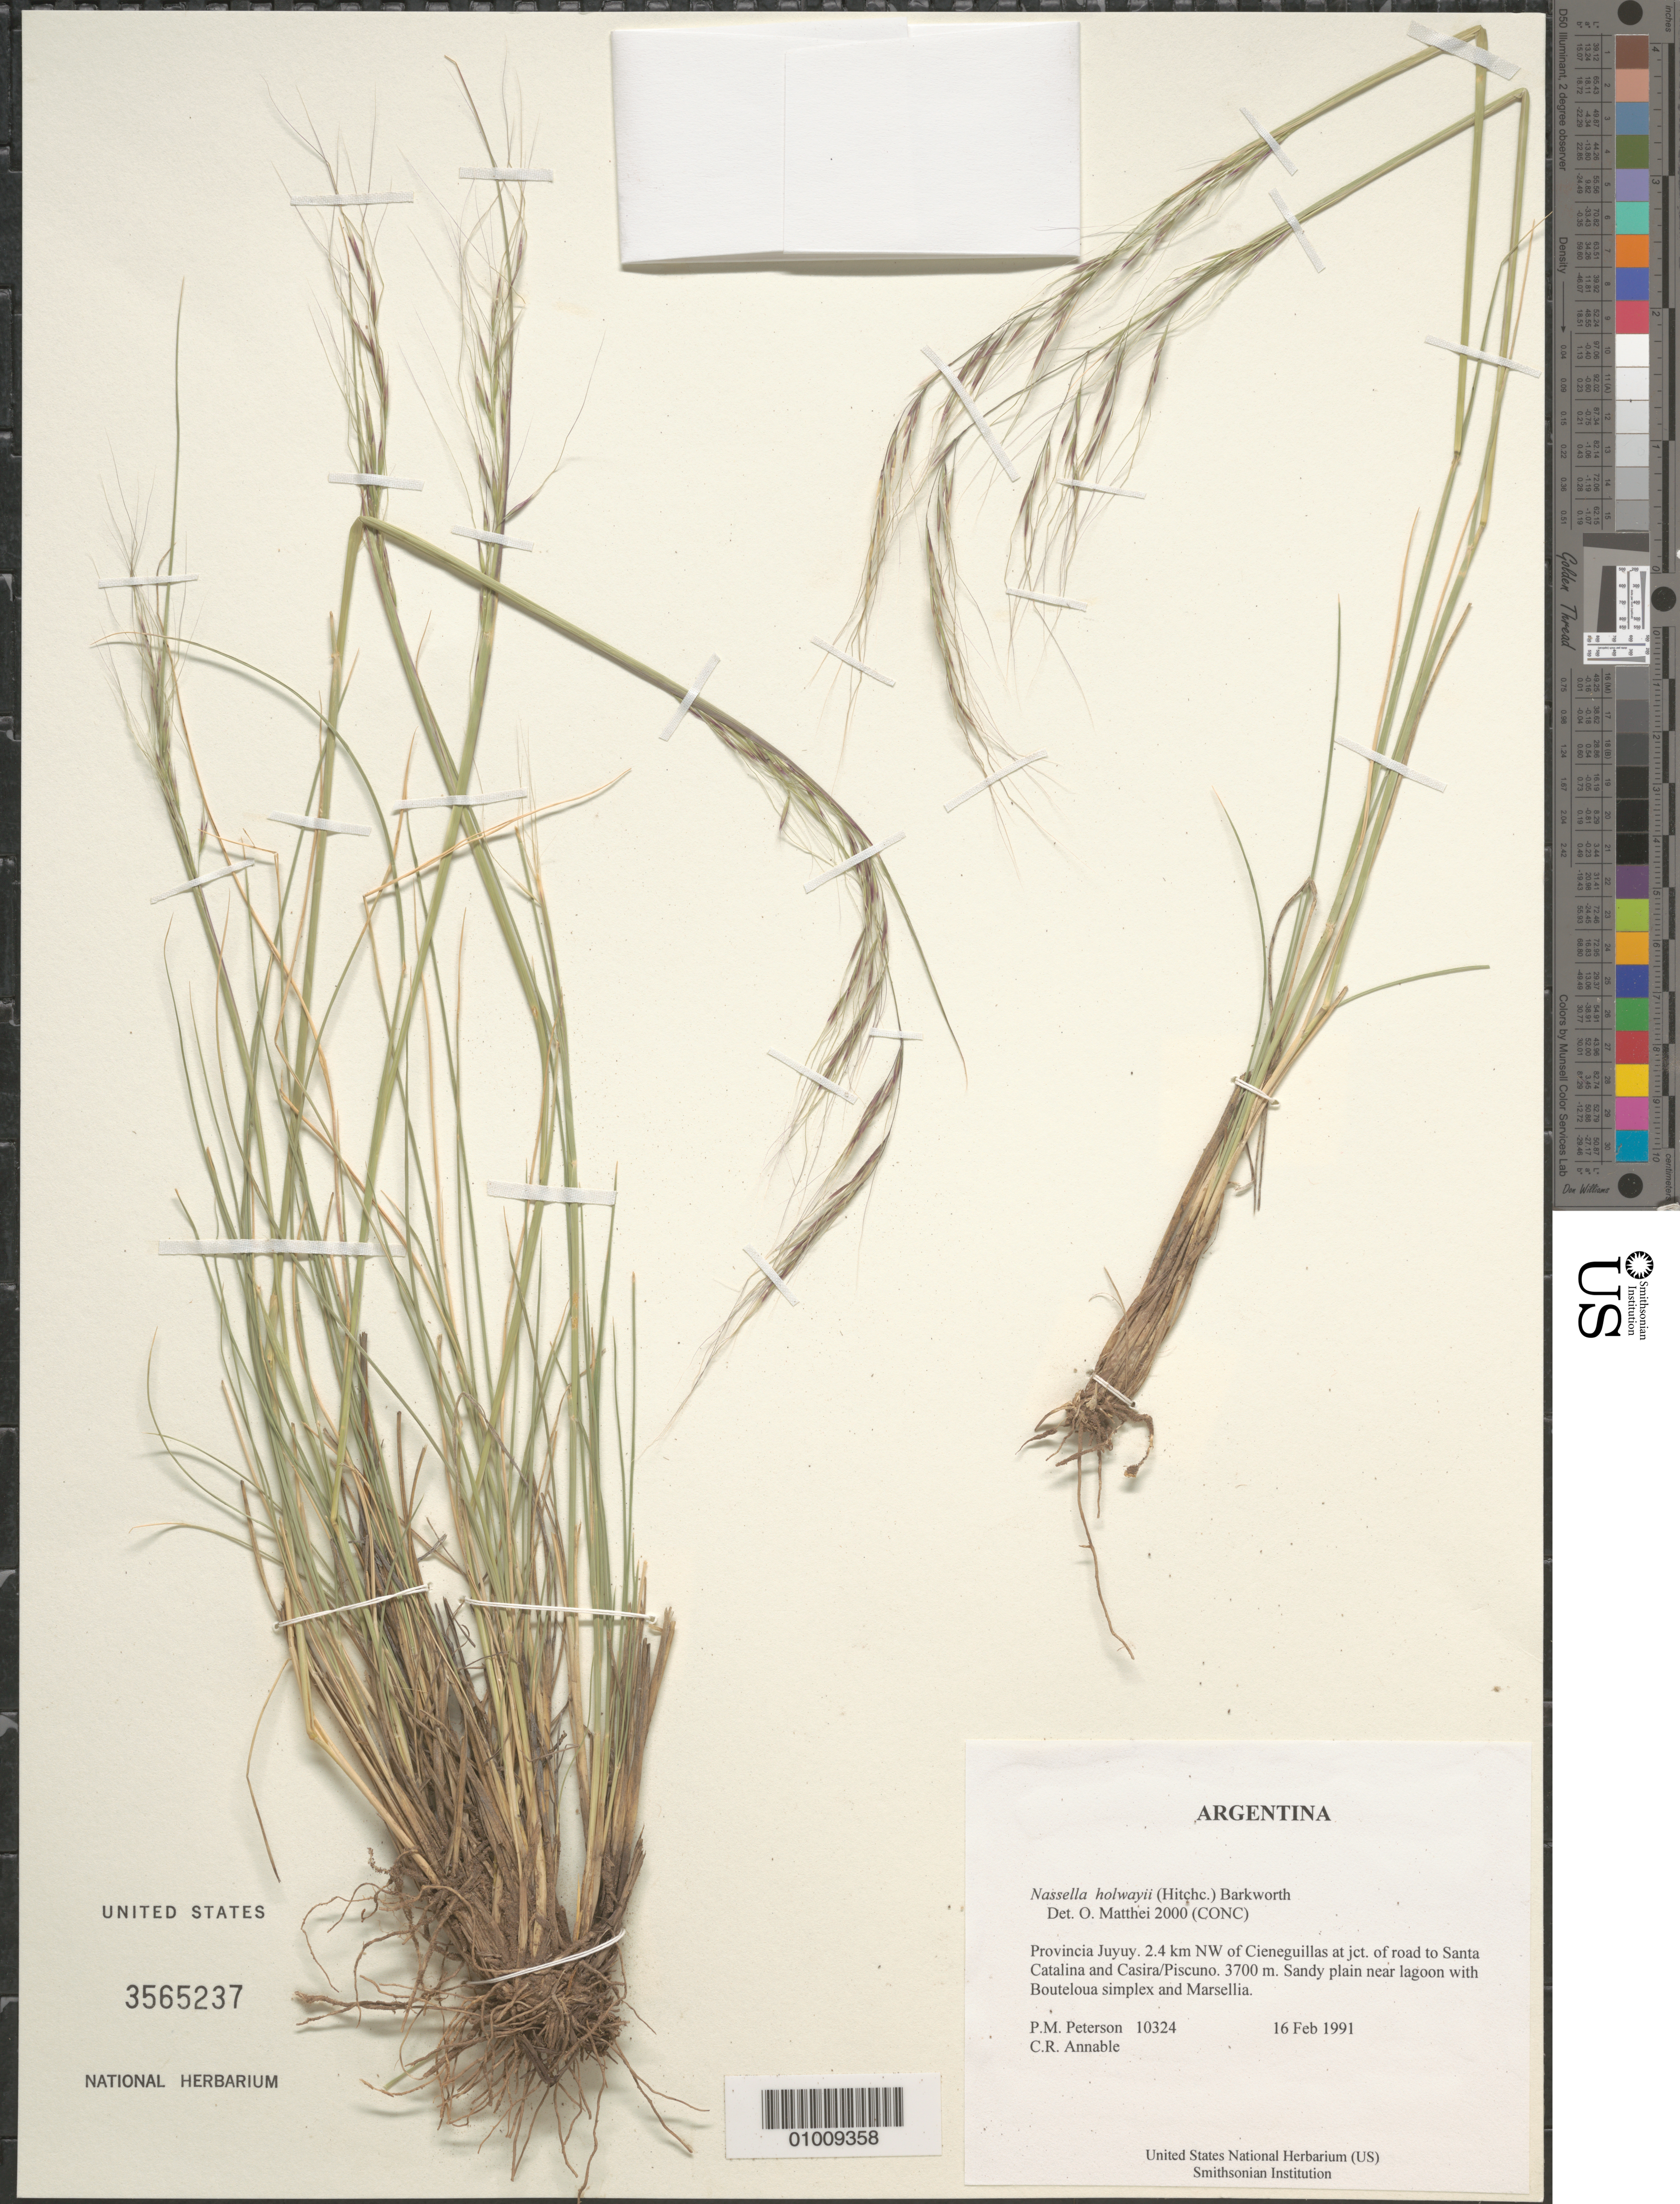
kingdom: Plantae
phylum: Tracheophyta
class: Liliopsida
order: Poales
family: Poaceae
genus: Nassella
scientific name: Nassella holwayii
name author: (Hitchc.) Barkworth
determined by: Matthei, O. R.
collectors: P. M. Peterson & C. R. Annable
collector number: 10324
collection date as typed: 16 Feb 1991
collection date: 1991-02-16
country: Argentina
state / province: Jujuy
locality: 2.4 km NW of Cieneguillas at jct. of road to Santa Catalina and Casira/Piscuno.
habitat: Sandy plain near lagoon with Bouteloua simplex and Marsellia.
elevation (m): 3700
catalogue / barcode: US 3565237